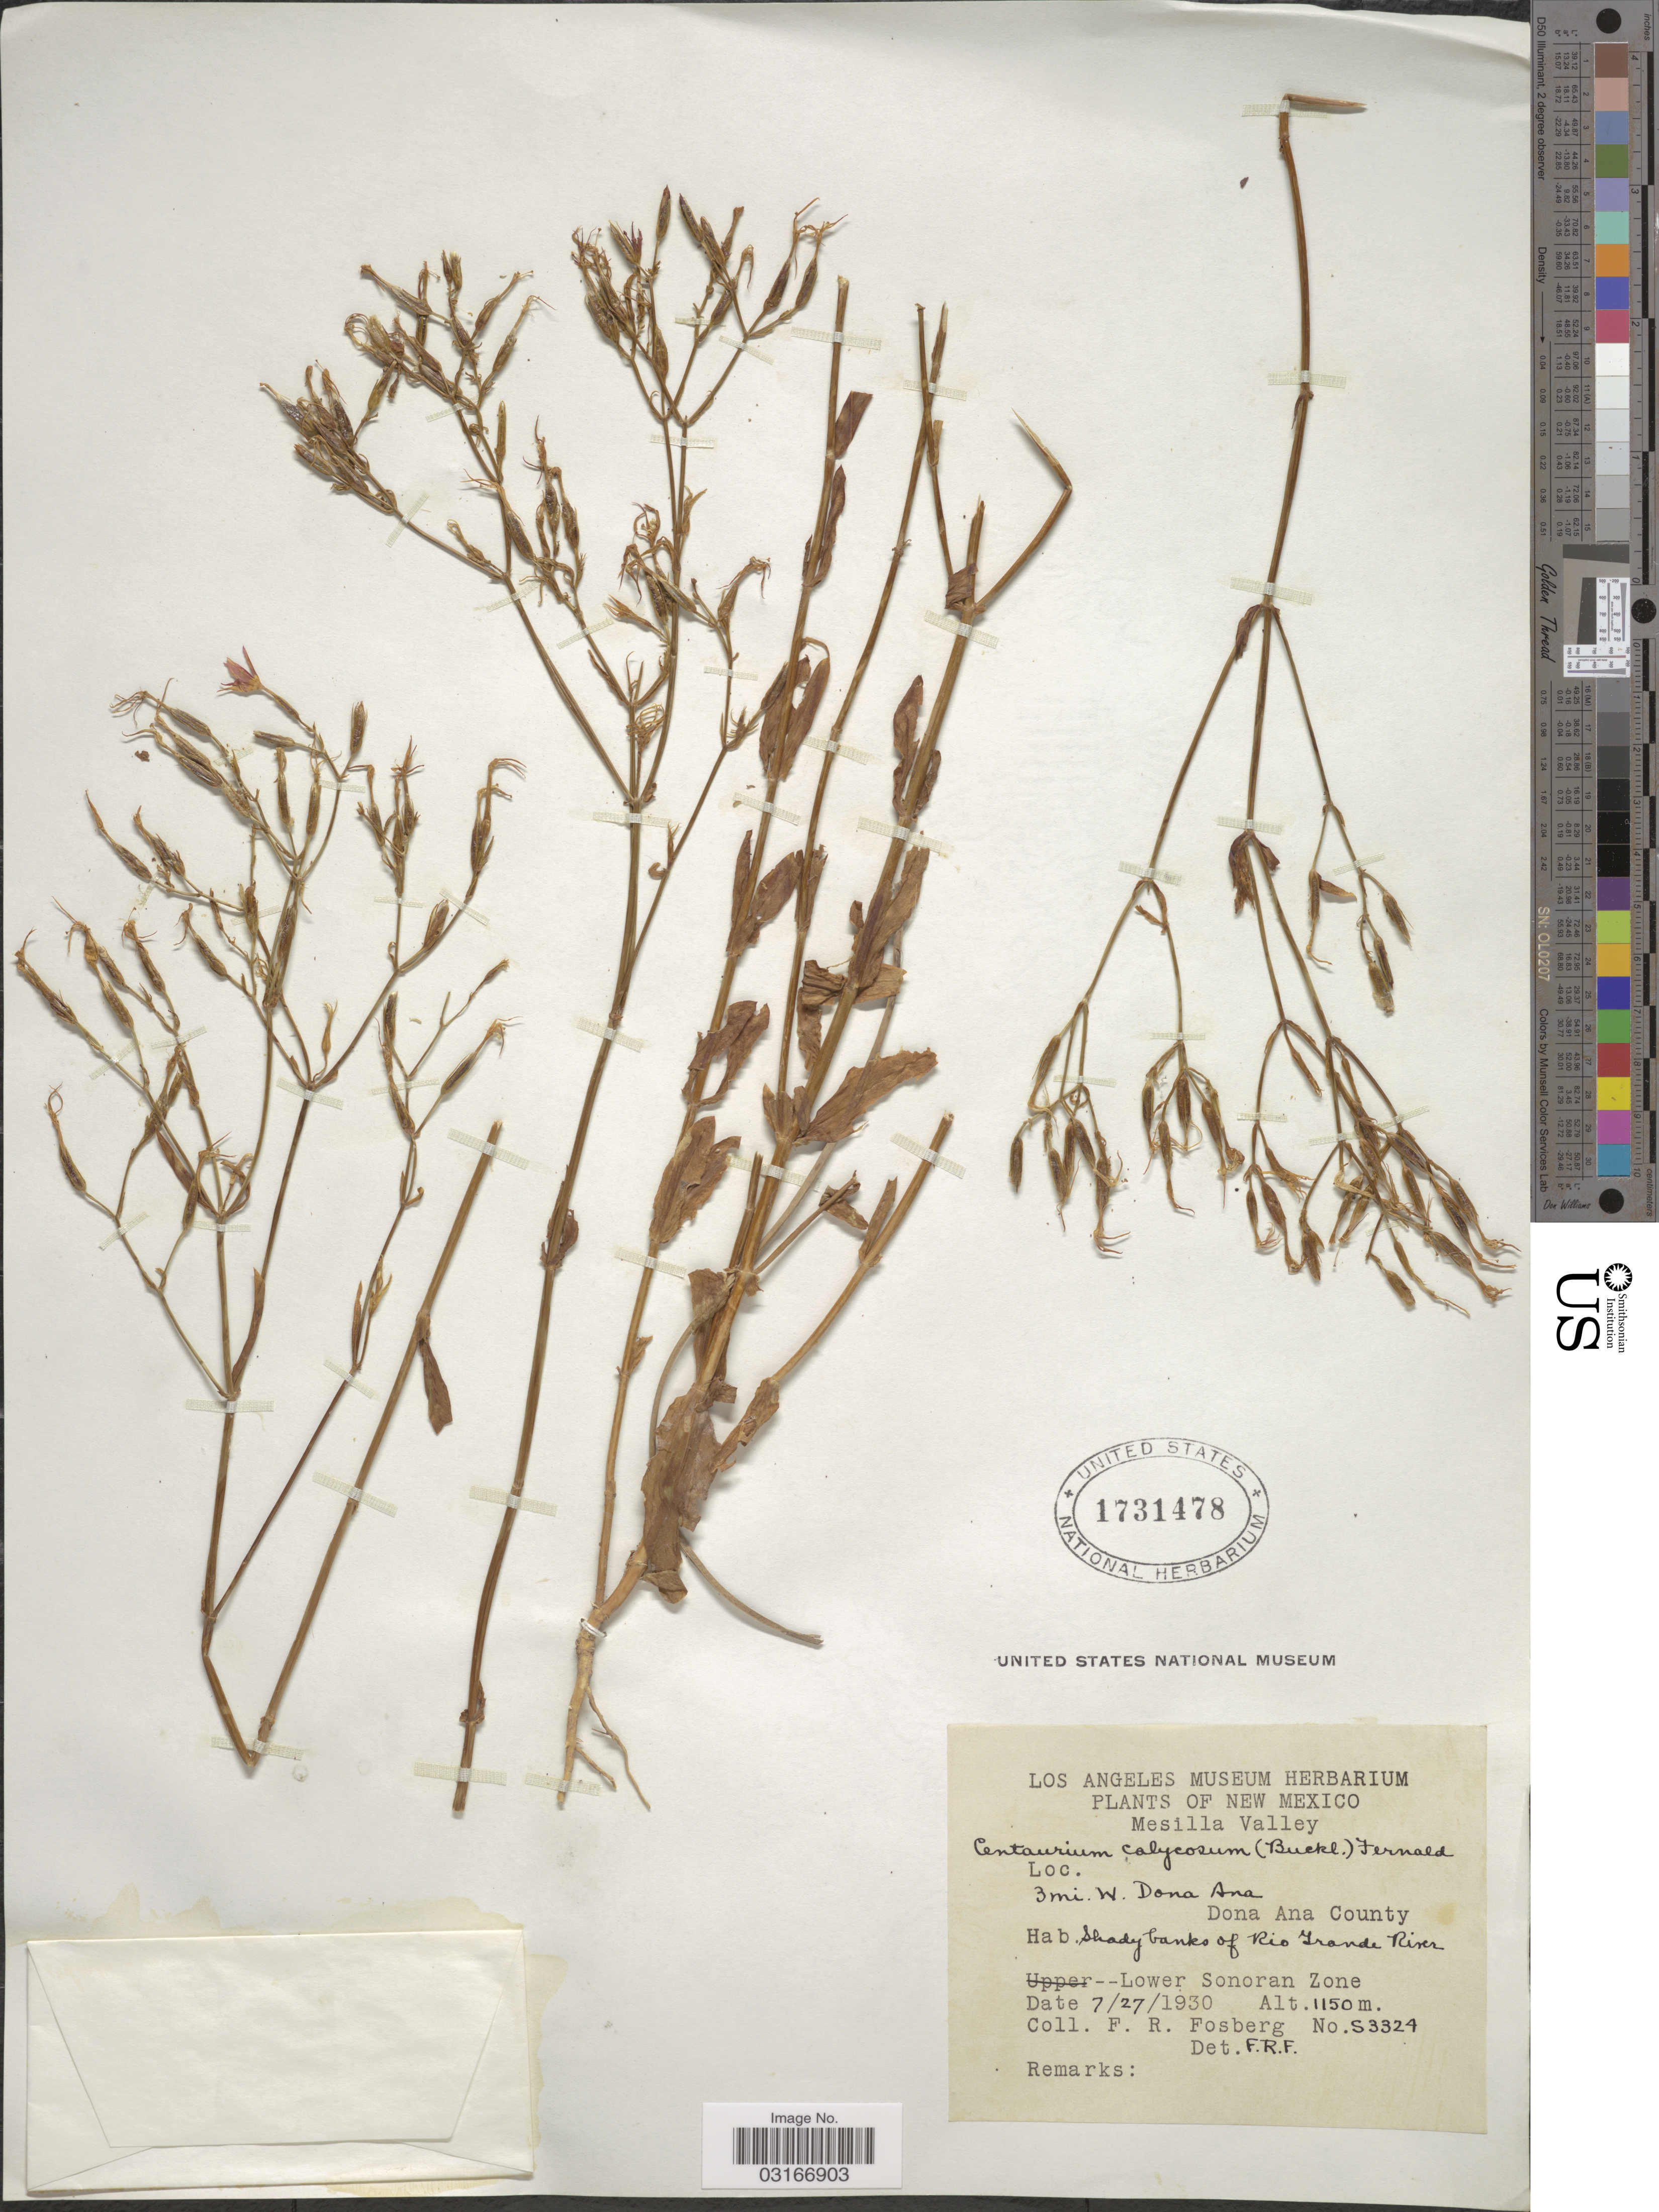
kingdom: Plantae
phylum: Tracheophyta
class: Magnoliopsida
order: Gentianales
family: Gentianaceae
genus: Centaurium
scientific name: Centaurium calycosum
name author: (Buckley) Buckley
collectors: F. R. Fosberg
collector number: S3324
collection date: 1930-07-27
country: United States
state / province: New Mexico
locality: Mesilla Valley, 3 mi W. Dona Ana, Dona Ana County. Shady banks of Rio Grande River. Lower Sonoran Zone.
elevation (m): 1150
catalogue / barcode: US 1731478